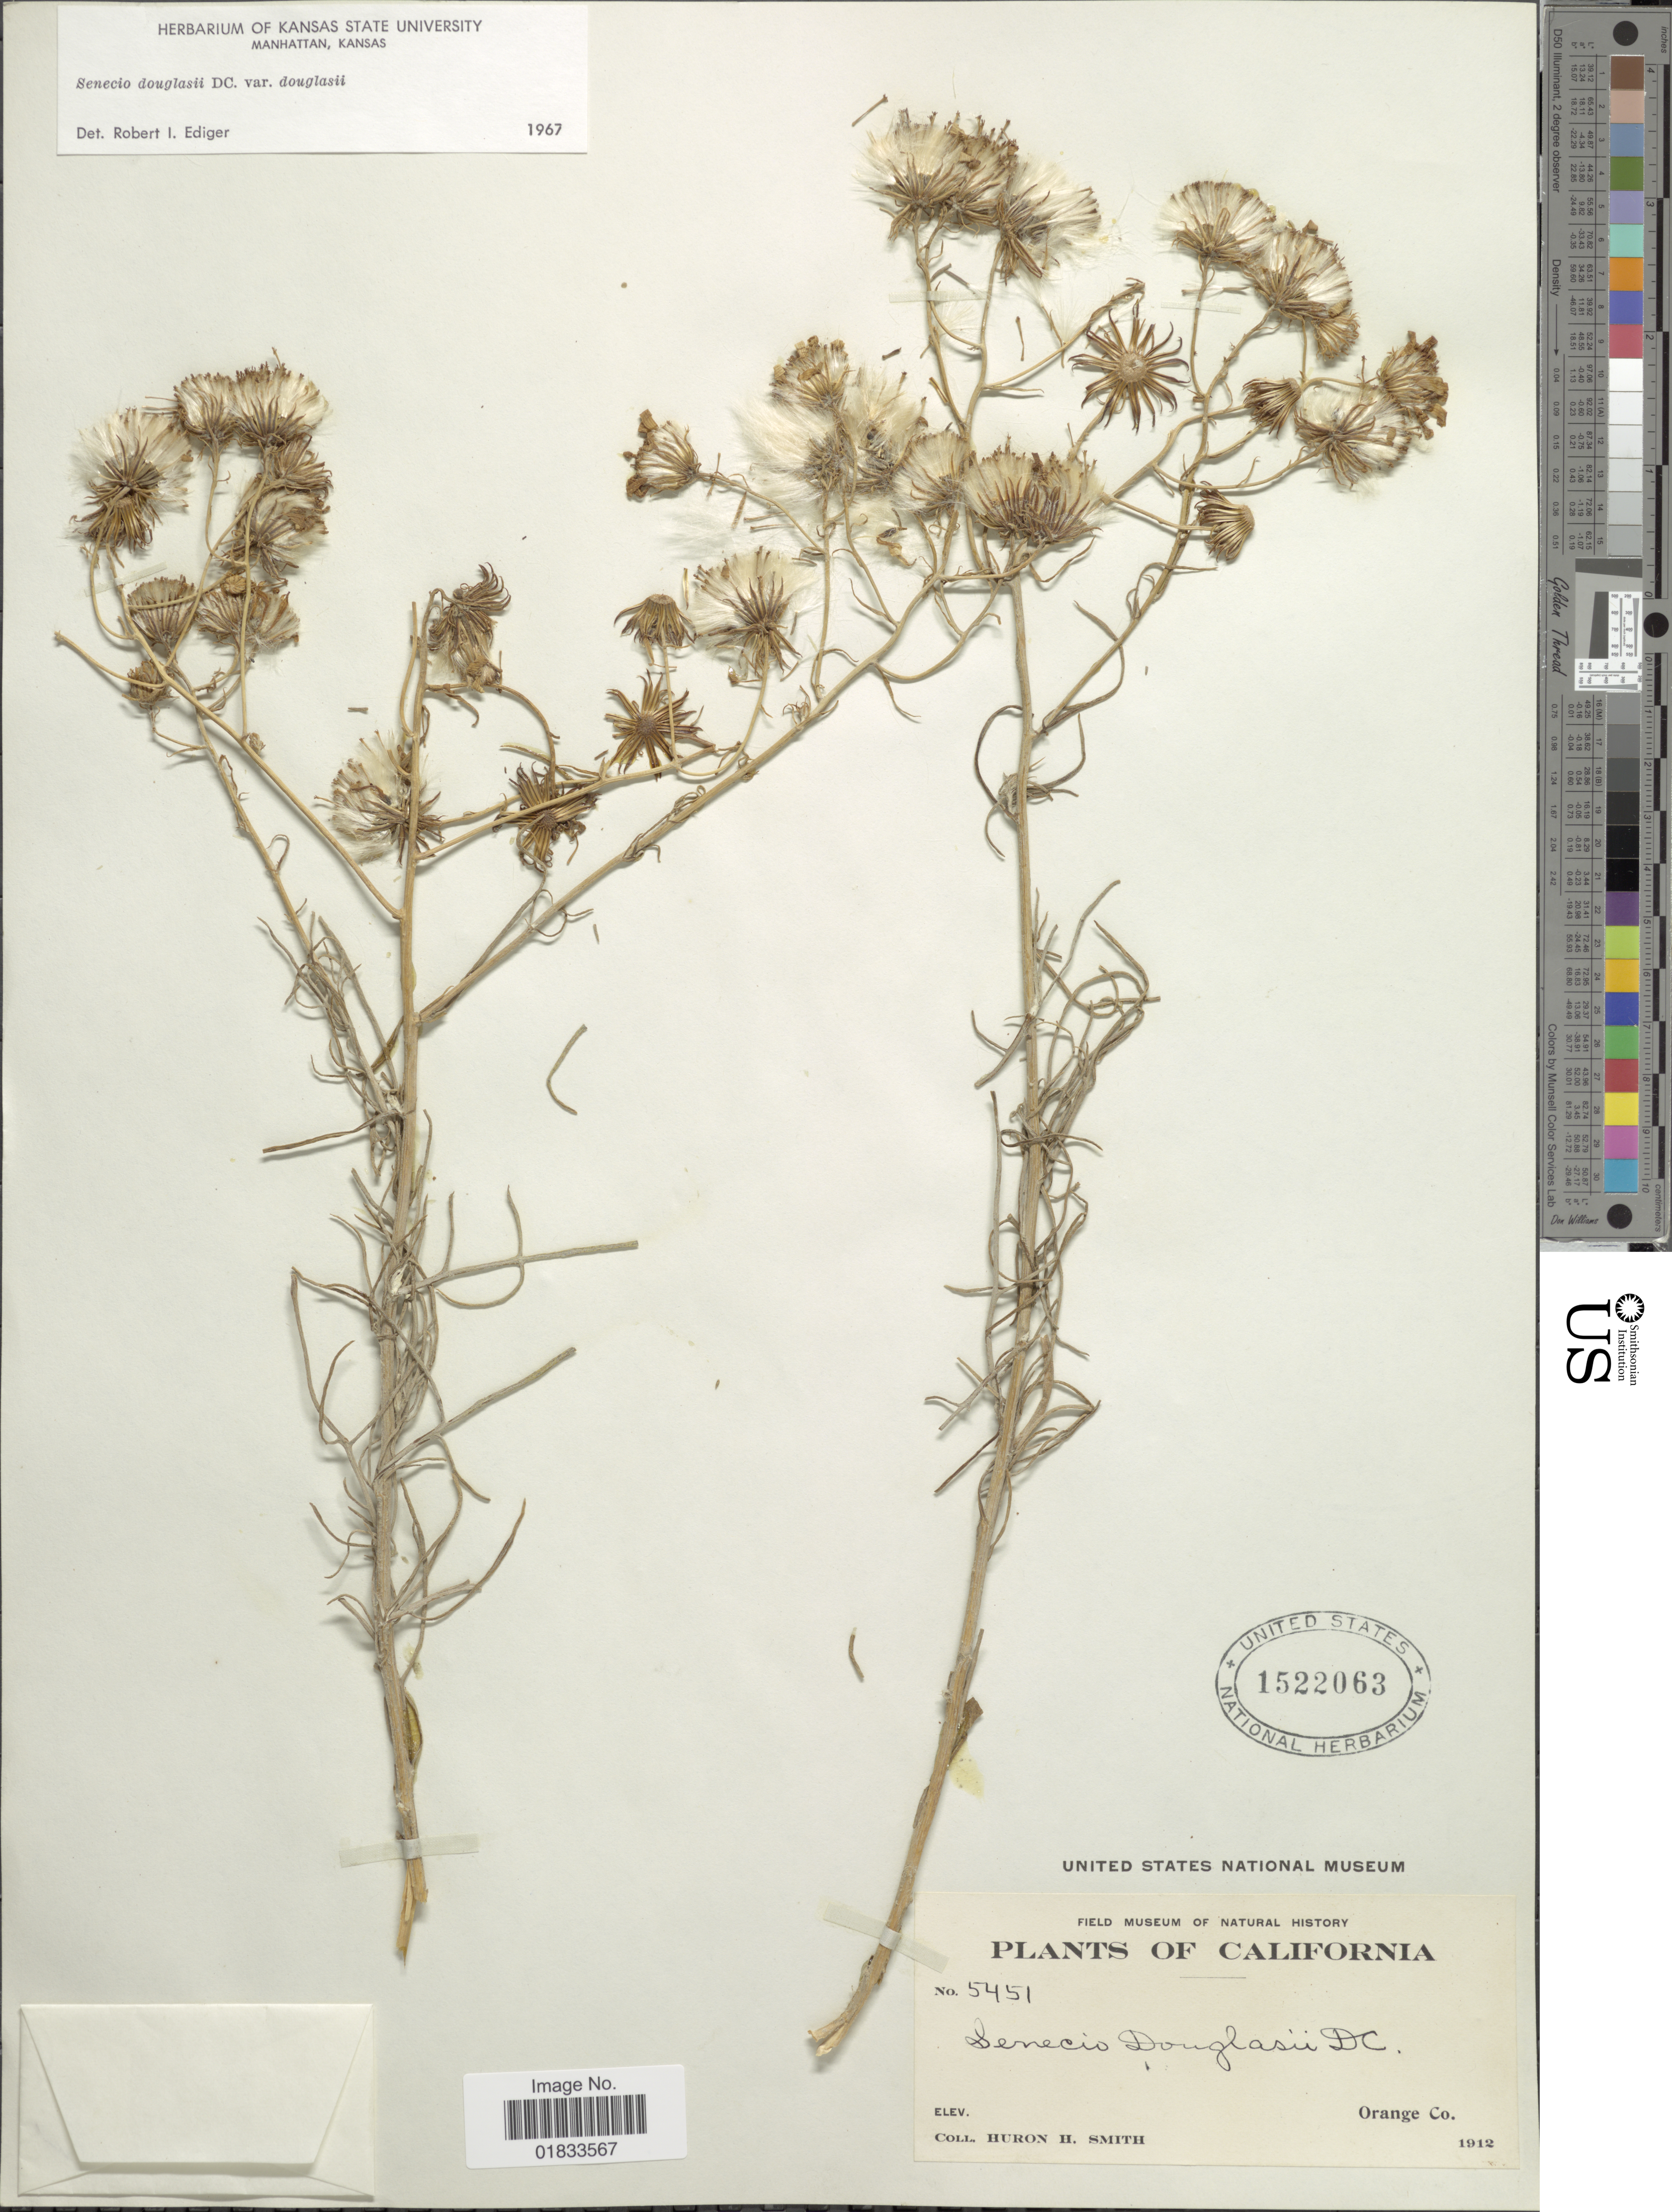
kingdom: Plantae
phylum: Tracheophyta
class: Magnoliopsida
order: Asterales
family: Asteraceae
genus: Senecio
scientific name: Senecio flaccidus var. douglasii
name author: (DC.) B.L. Turner & T.M. Barkley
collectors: Huron H. Smith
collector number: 5451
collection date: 1912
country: United States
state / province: California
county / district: Orange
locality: Orange Co.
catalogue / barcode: US 1522063